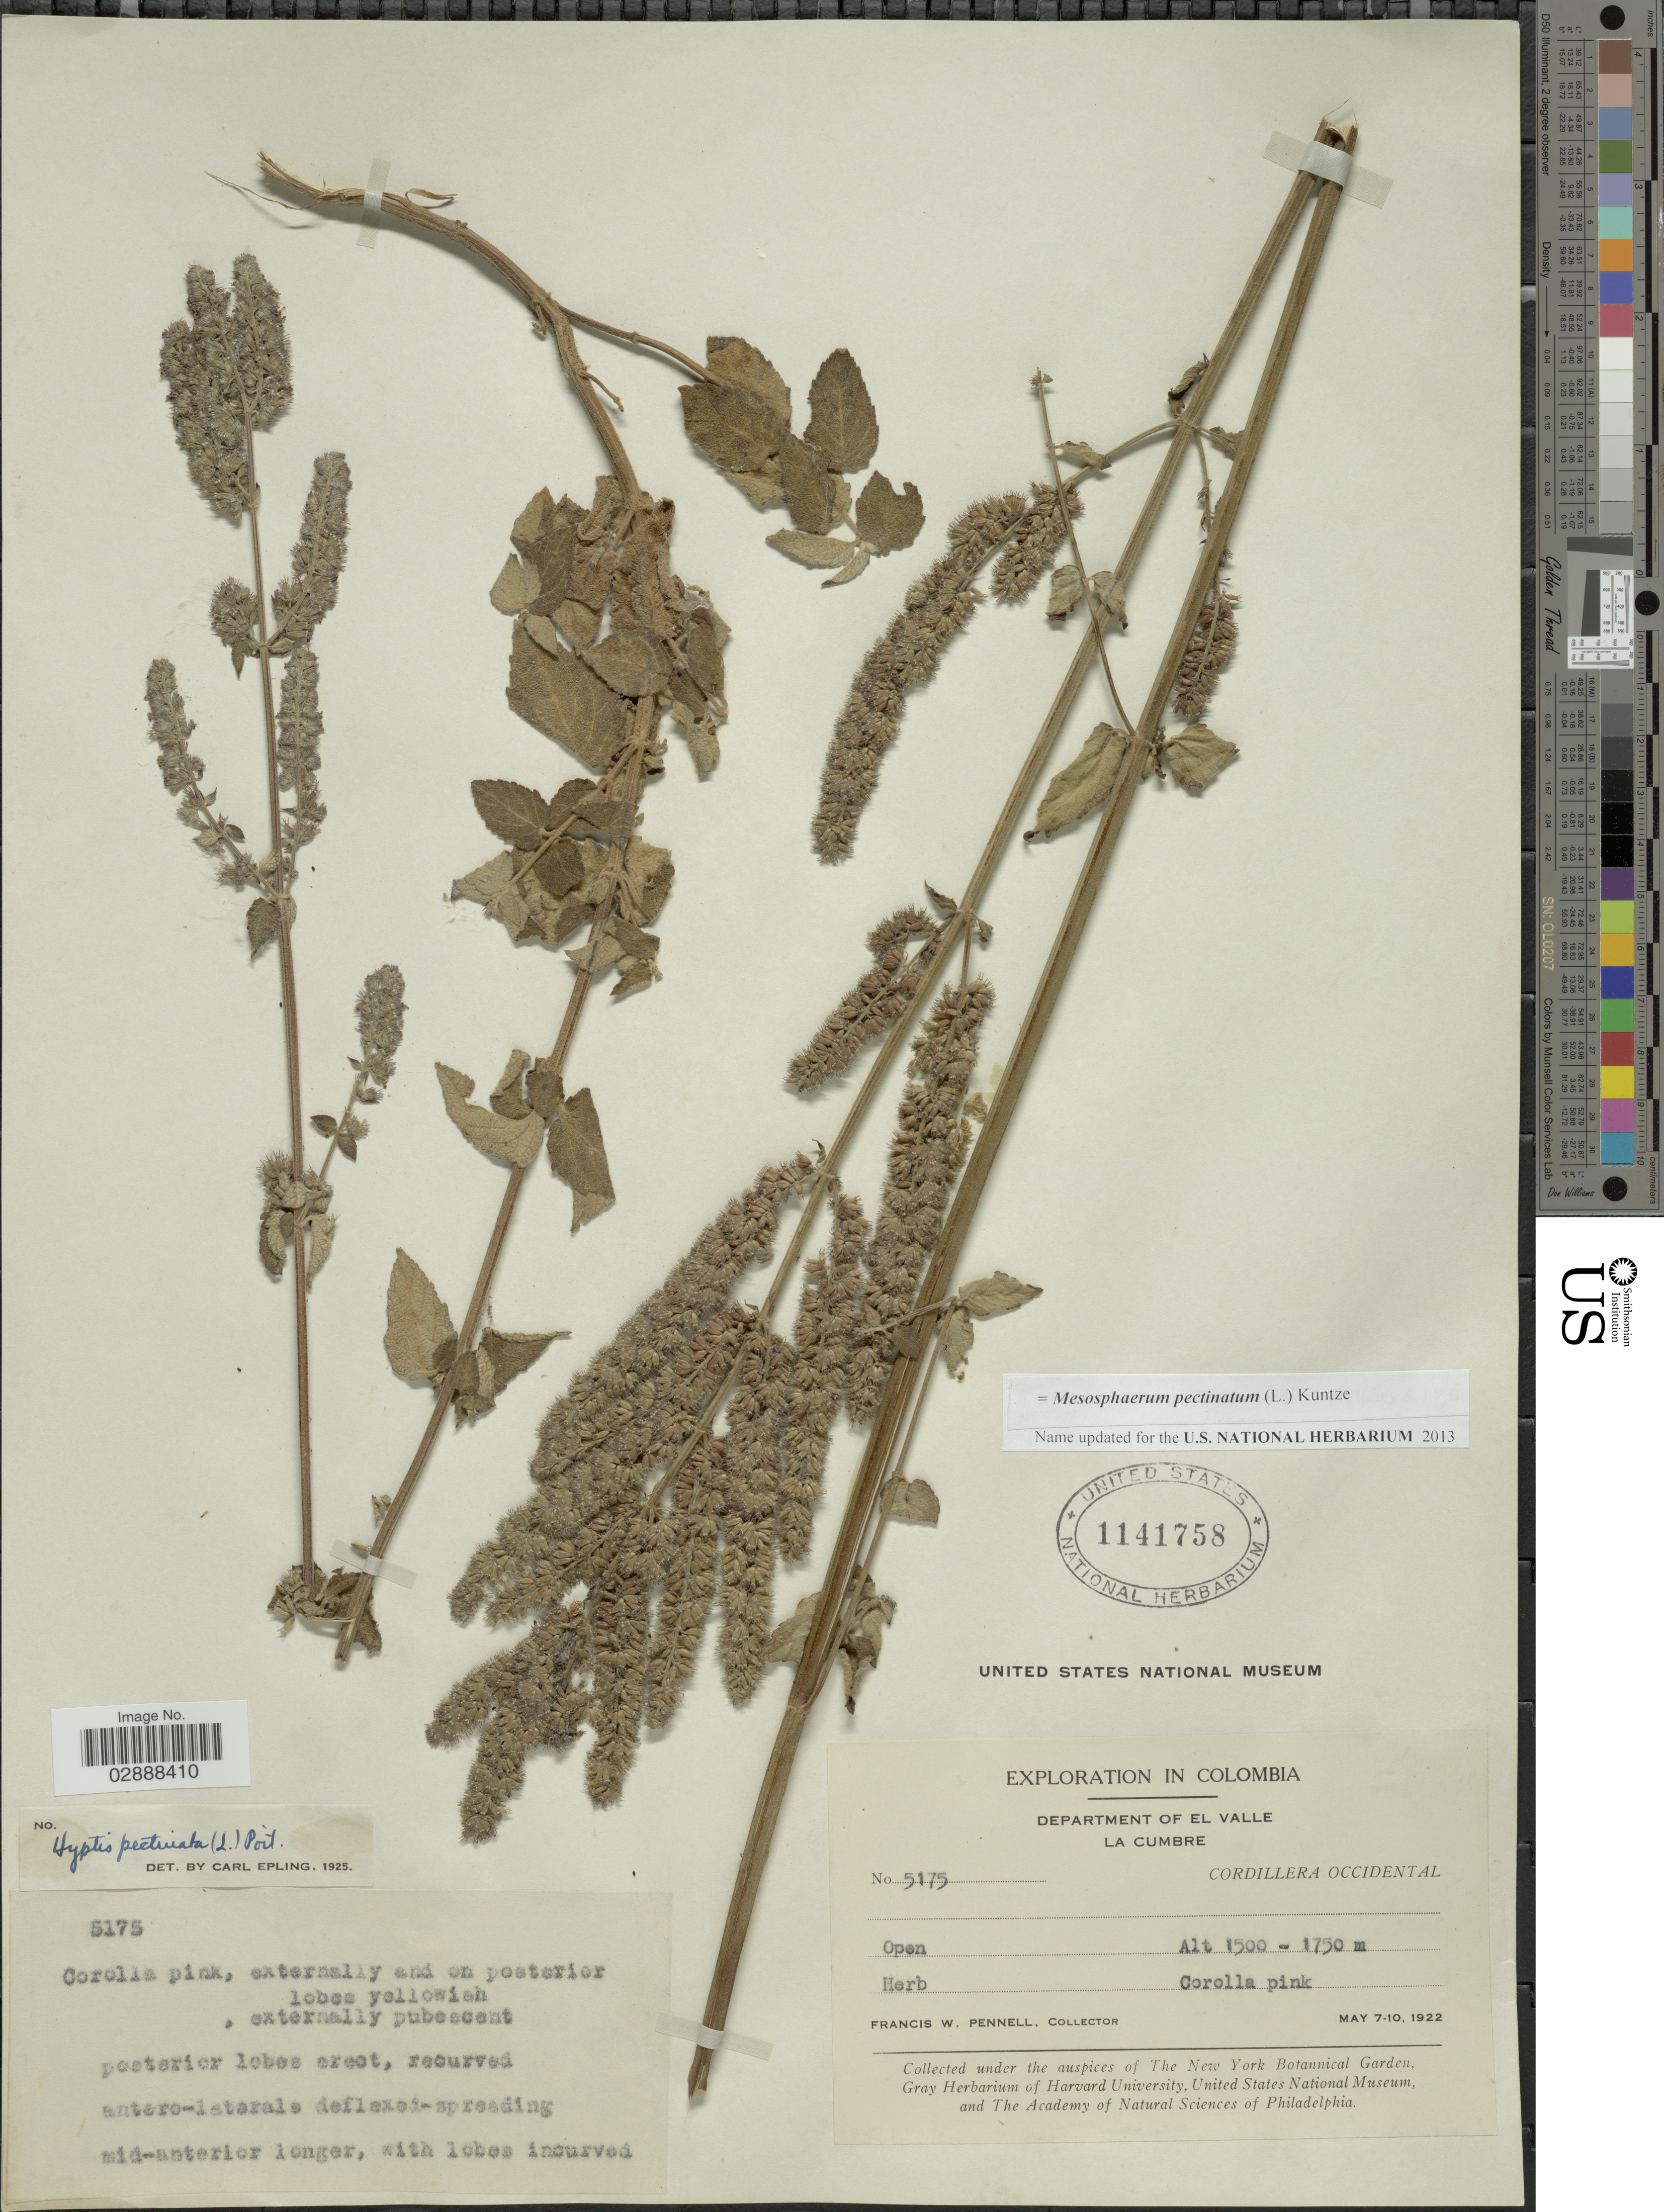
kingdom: Plantae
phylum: Tracheophyta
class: Magnoliopsida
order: Lamiales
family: Lamiaceae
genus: Mesosphaerum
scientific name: Mesosphaerum pectinatum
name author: (L.) Kuntze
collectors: F. W. Pennell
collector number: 5175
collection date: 1922-05-07/1922-05-10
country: Colombia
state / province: Valle del Cauca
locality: Department of El Valle. La Cumbre. Cordillera Occidental.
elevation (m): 1500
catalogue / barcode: US 1141758